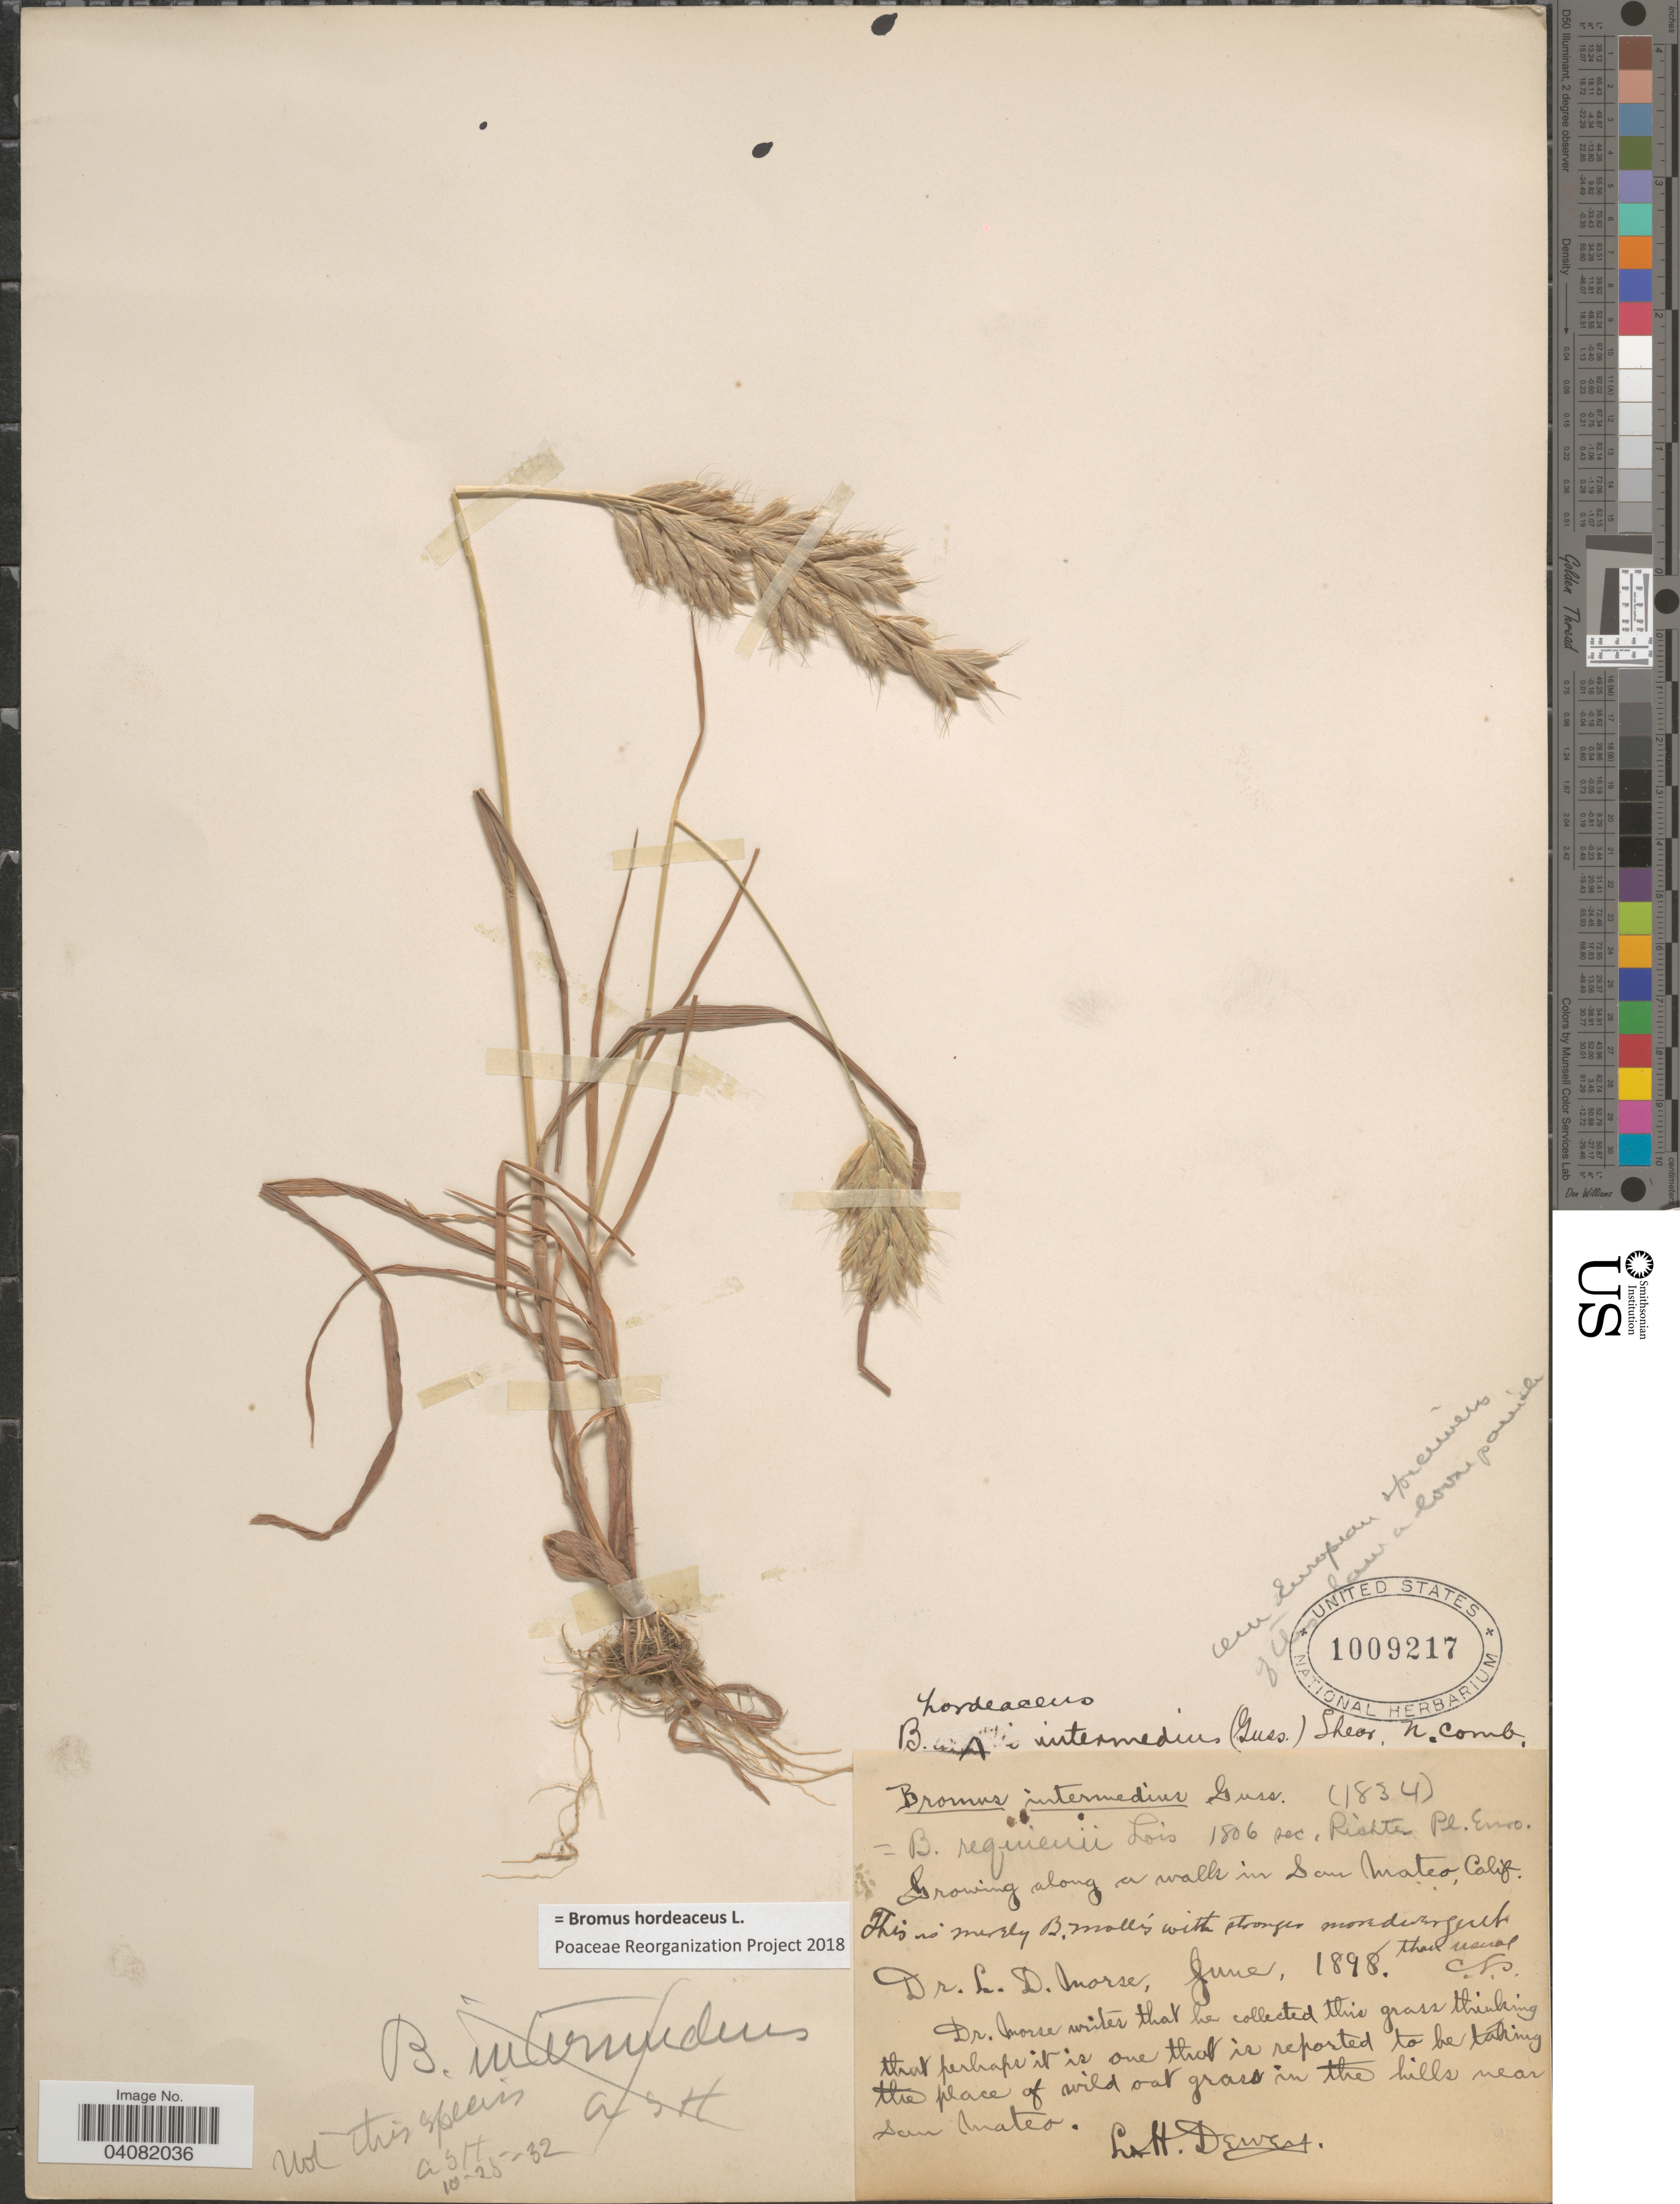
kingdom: Plantae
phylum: Tracheophyta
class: Liliopsida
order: Poales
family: Poaceae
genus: Bromus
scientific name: Bromus hordeaceus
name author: L.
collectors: L. Morse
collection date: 1898-06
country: United States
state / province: California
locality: Growing along a walk in San Mateo.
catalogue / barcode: US 1009217